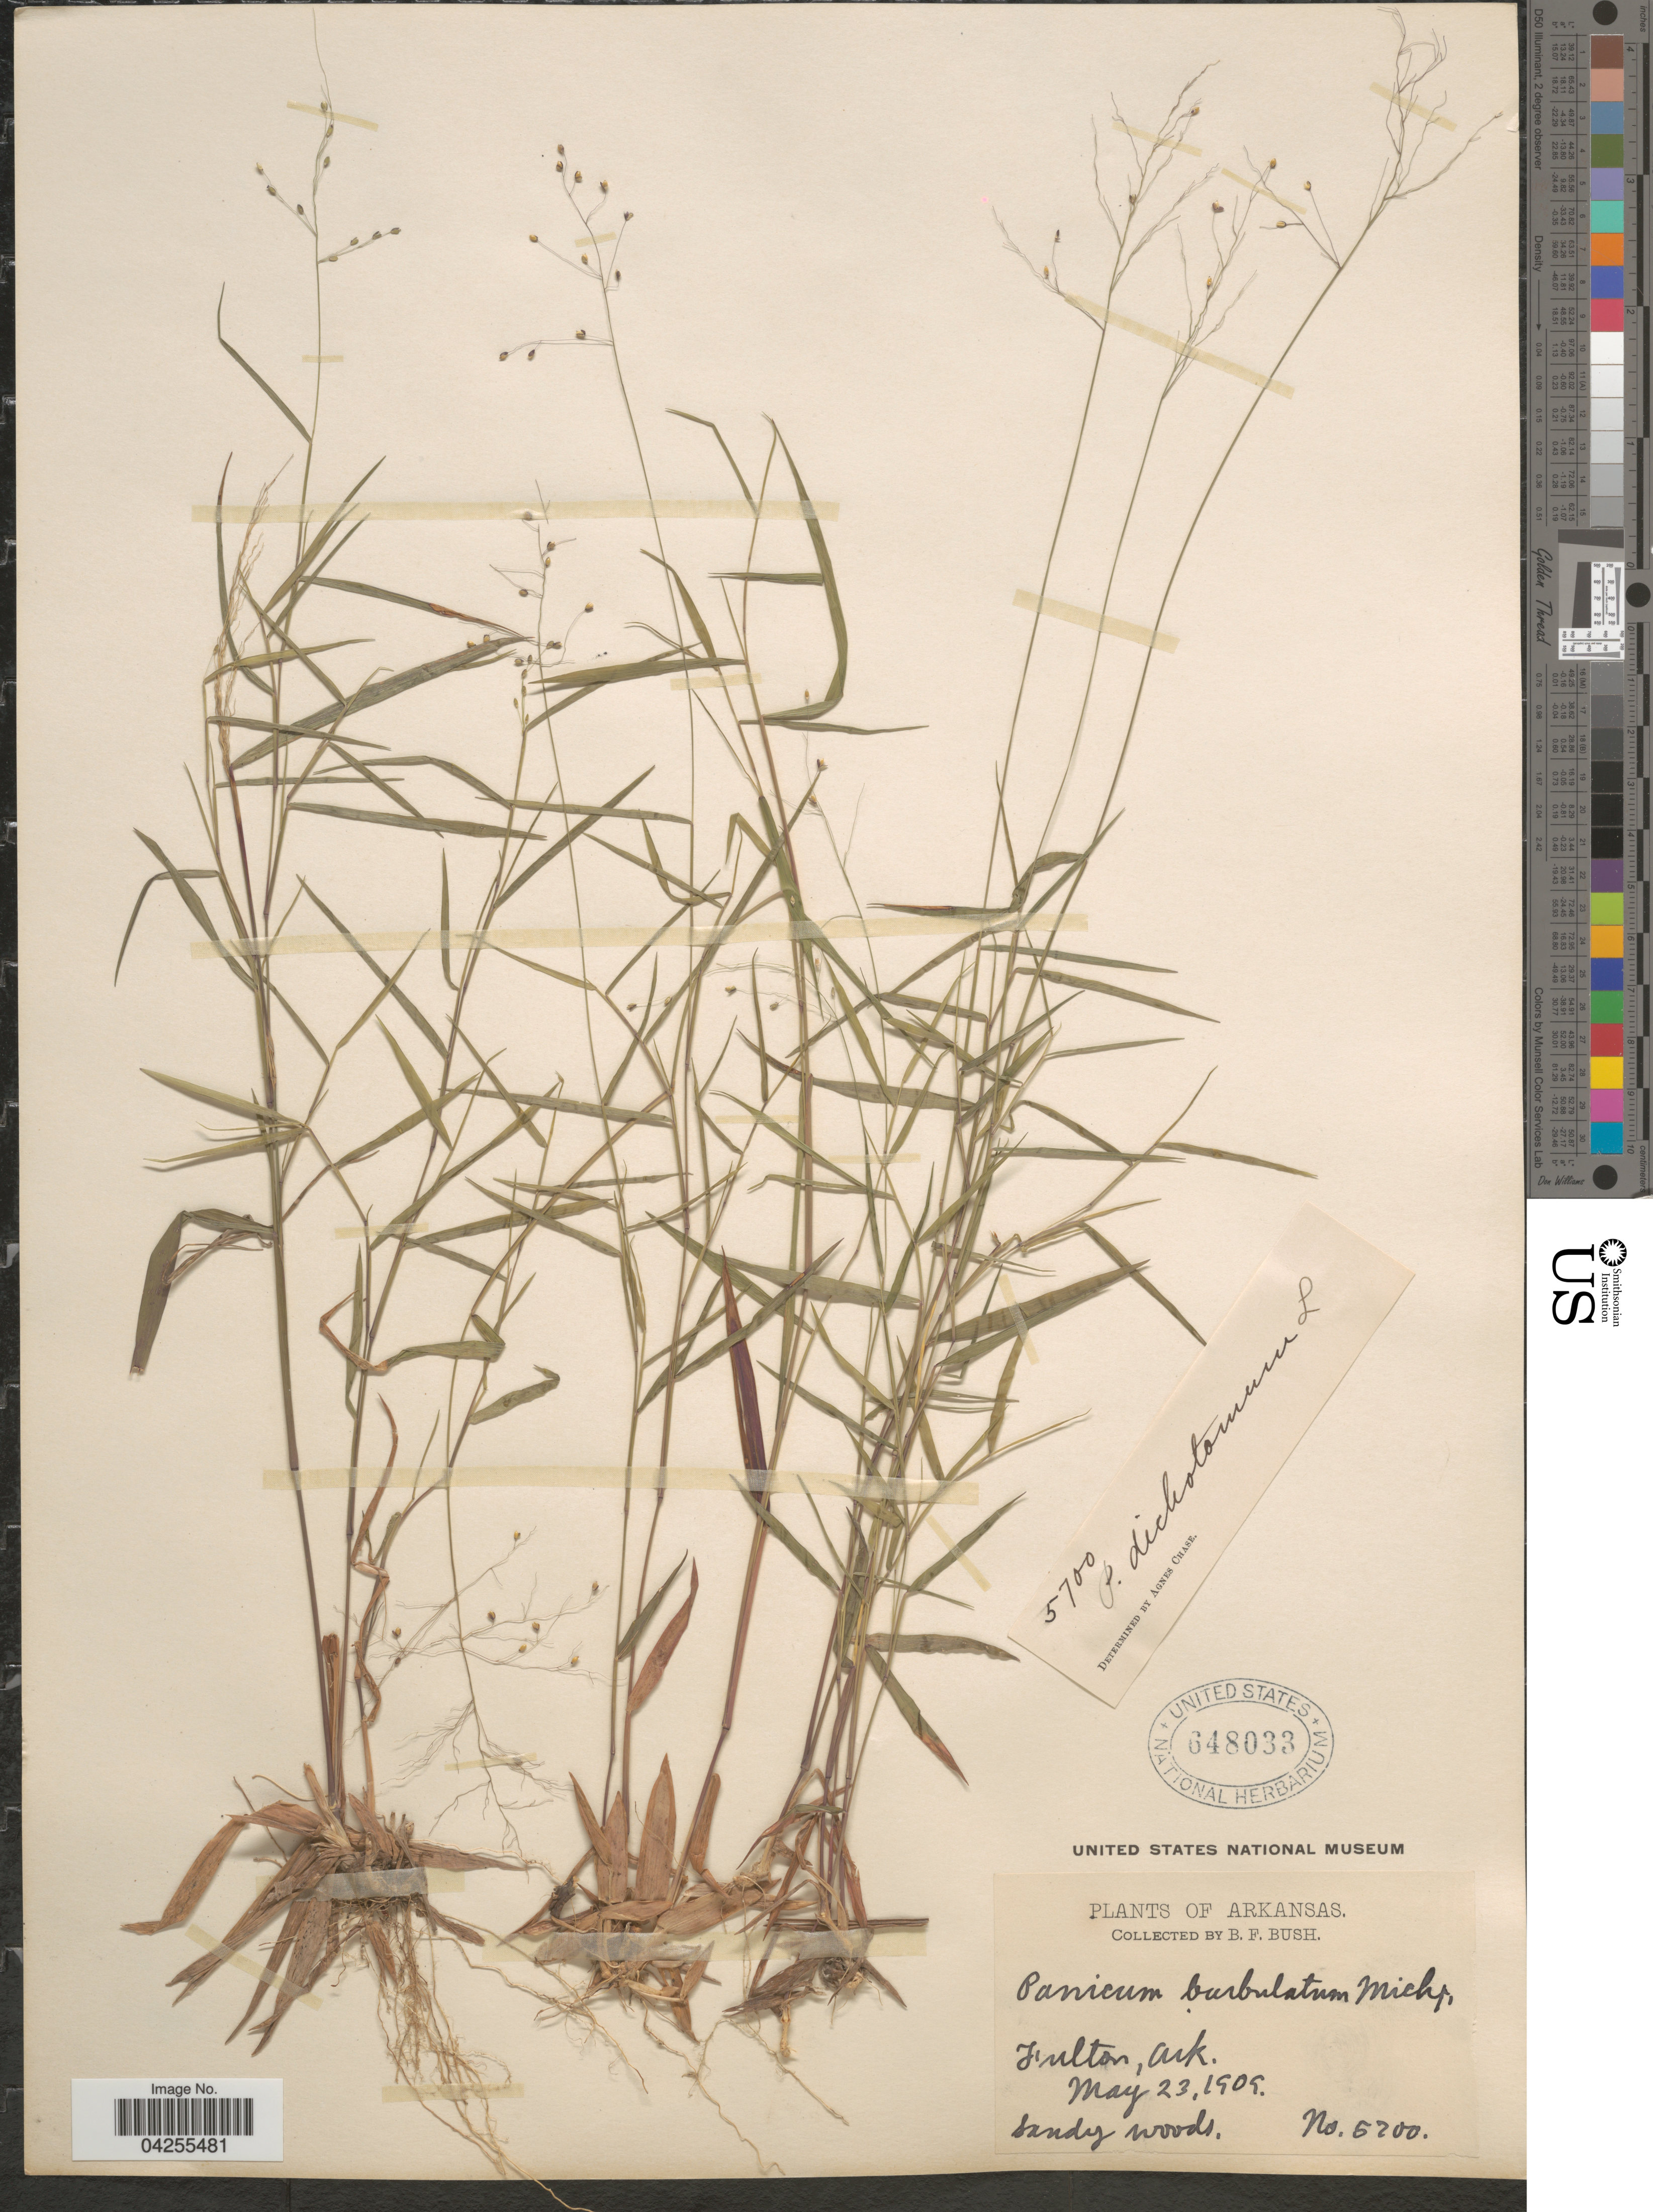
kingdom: Plantae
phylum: Tracheophyta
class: Liliopsida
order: Poales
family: Poaceae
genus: Dichanthelium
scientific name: Dichanthelium dichotomum var. dichotomum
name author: (L.) Gould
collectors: B. F. Bush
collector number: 5200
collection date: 1909-05-23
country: United States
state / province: Arkansas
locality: Fulton.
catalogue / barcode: US 648033